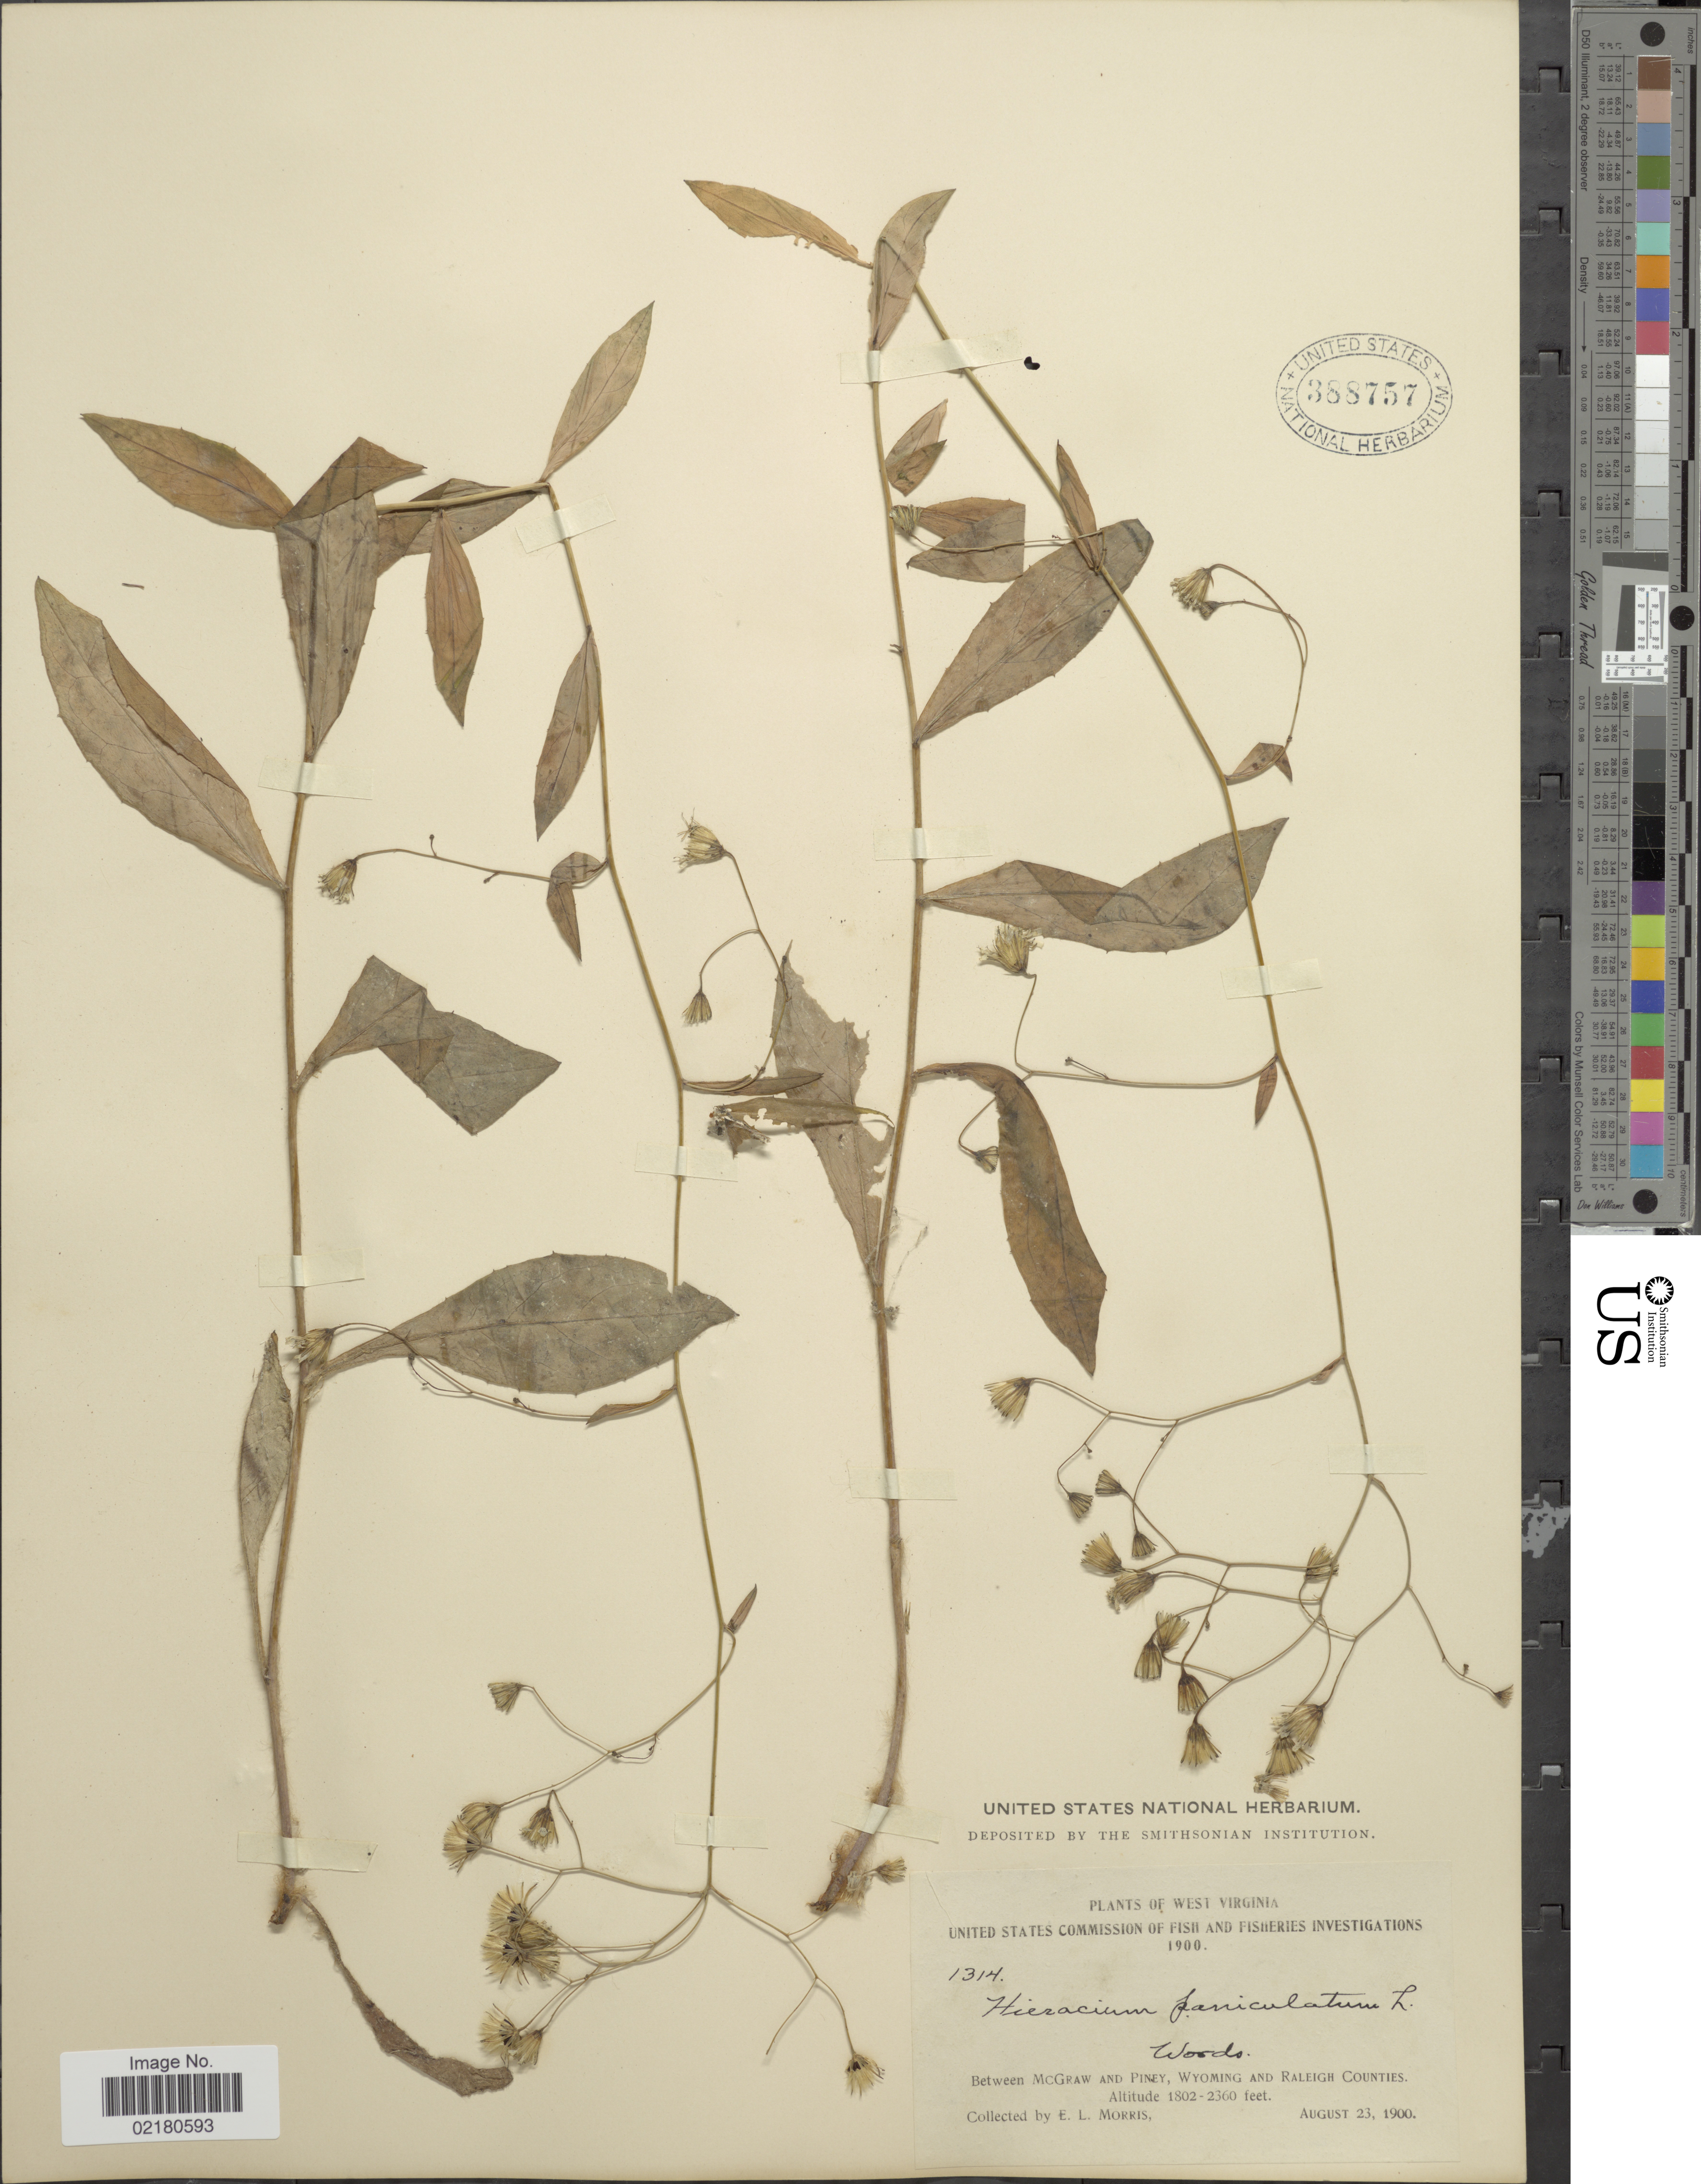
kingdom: Plantae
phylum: Tracheophyta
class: Magnoliopsida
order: Asterales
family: Asteraceae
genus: Hieracium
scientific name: Hieracium paniculatum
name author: L.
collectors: E. Morris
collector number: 1314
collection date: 1900-08-23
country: United States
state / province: West Virginia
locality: McGraw and Piney, Wyoming and Raleigh Counties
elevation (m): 549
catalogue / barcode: US 388757